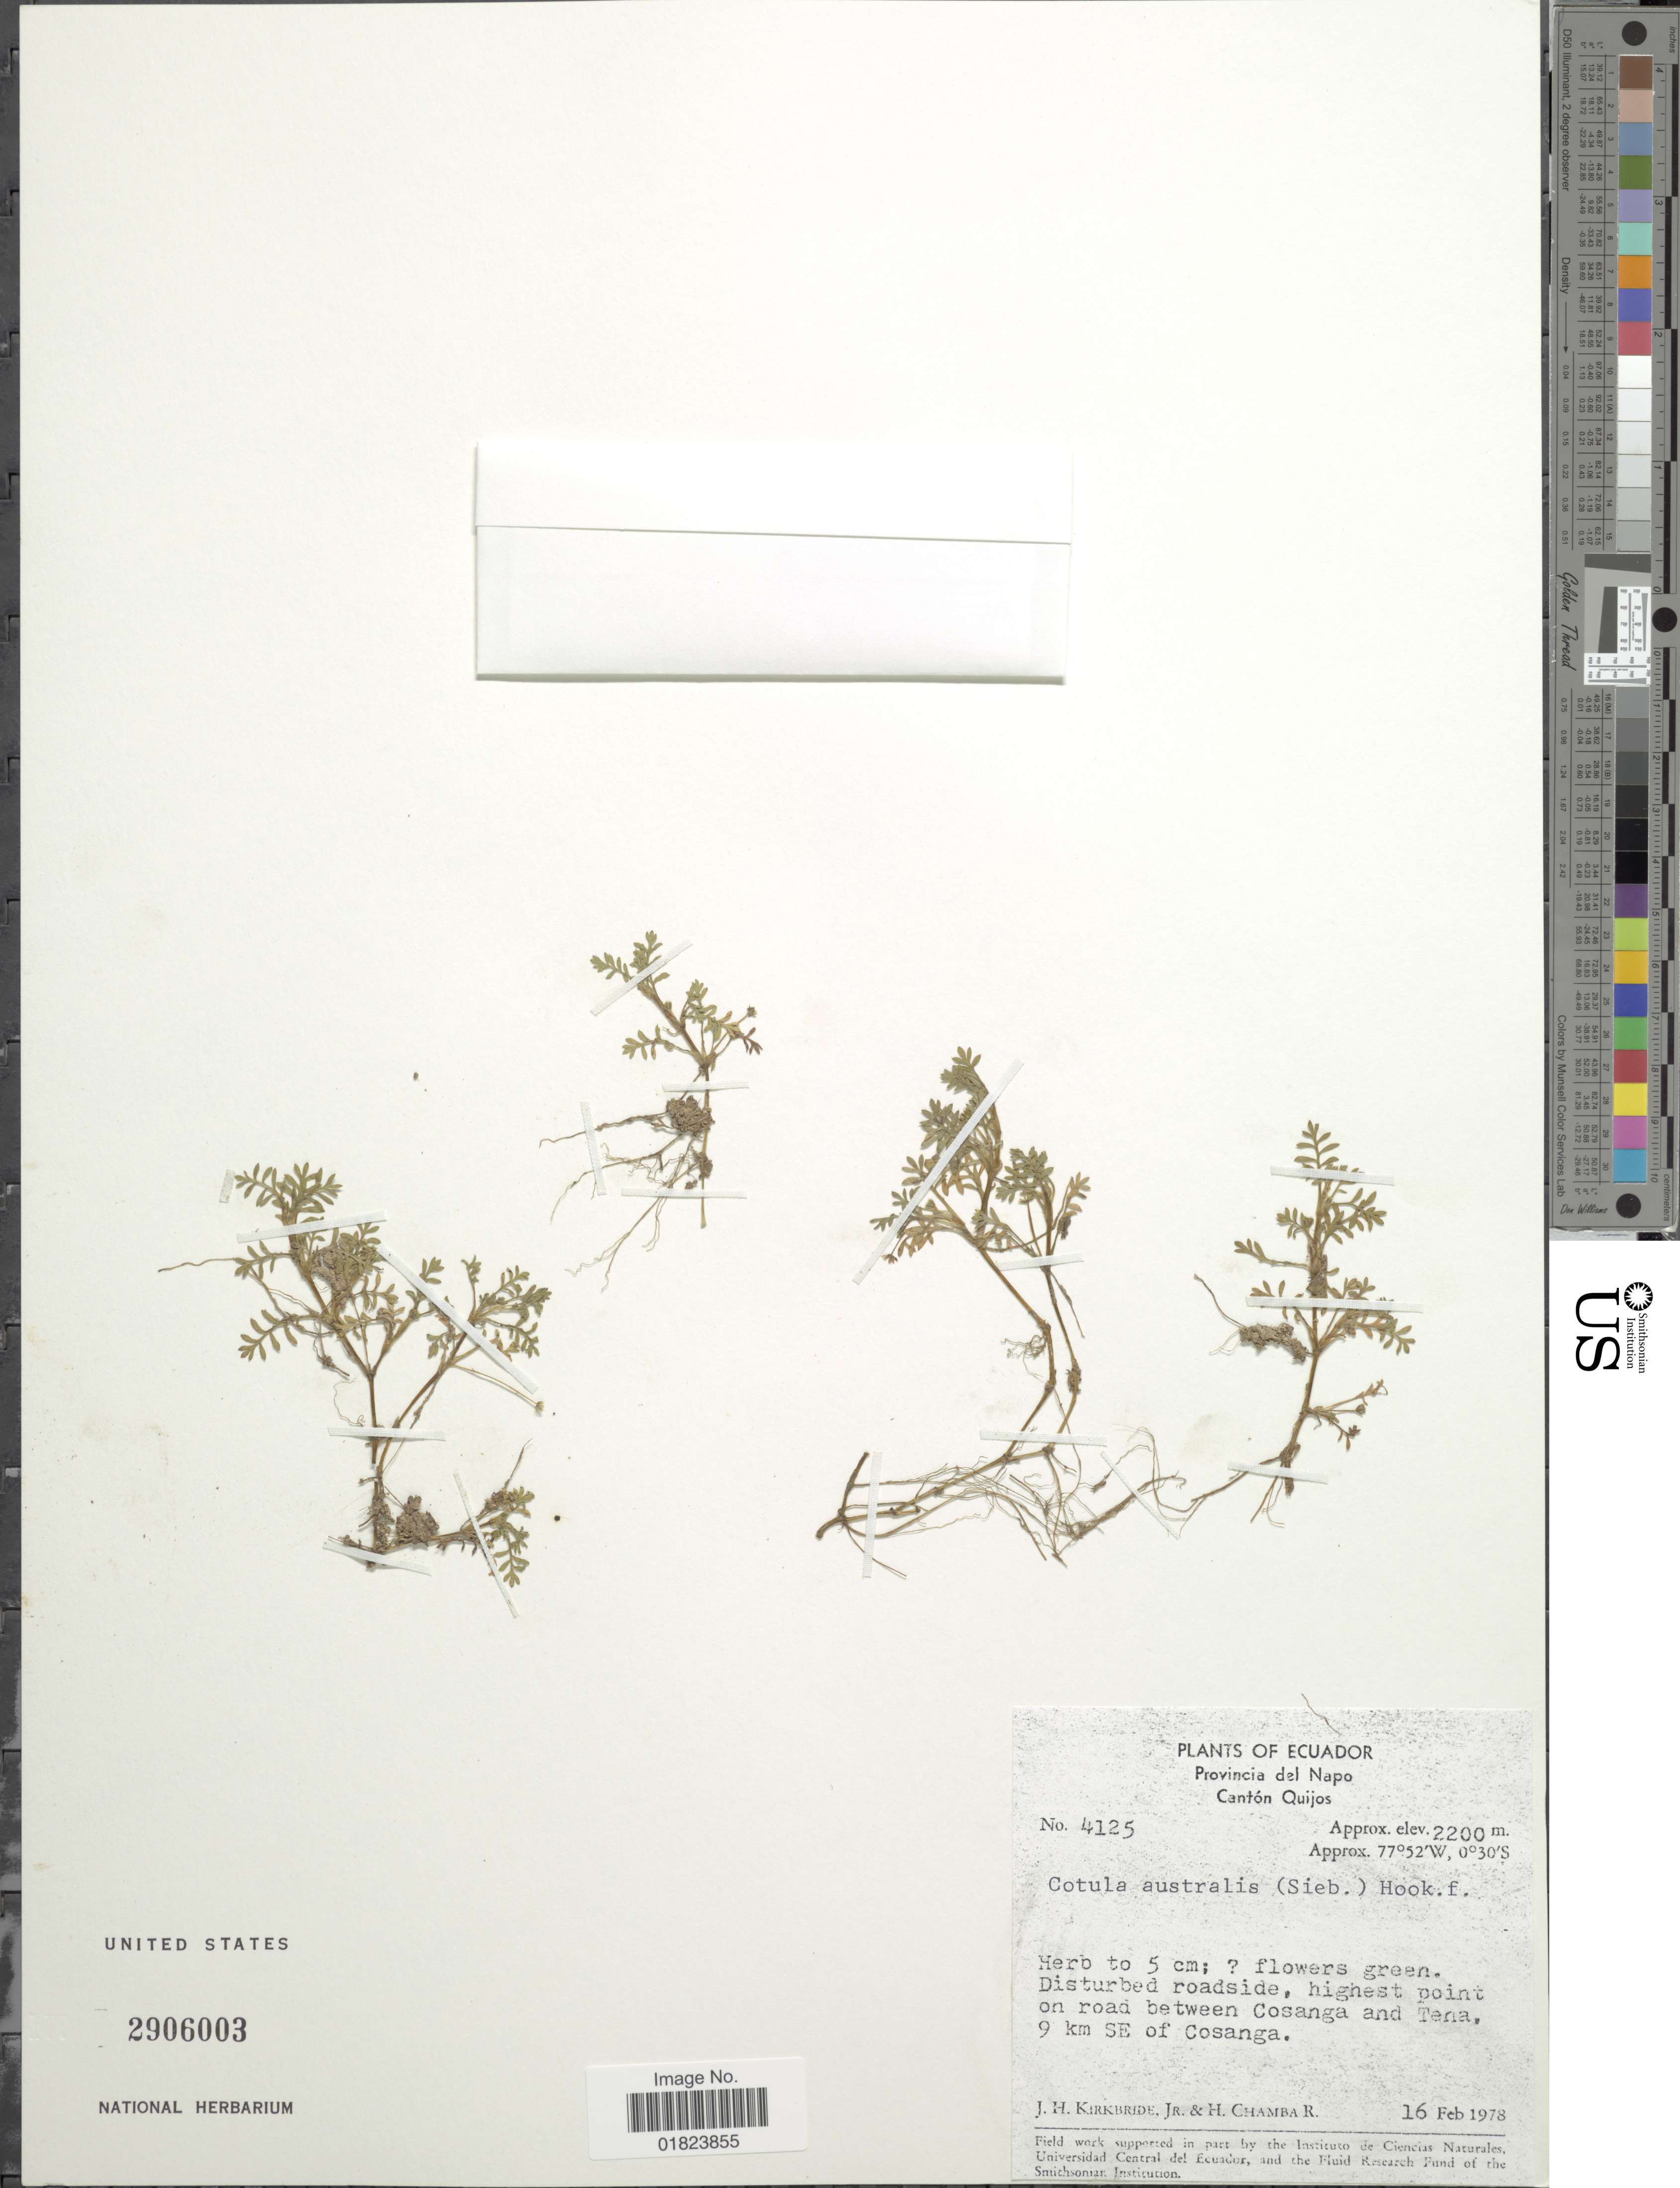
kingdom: Plantae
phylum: Tracheophyta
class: Magnoliopsida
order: Asterales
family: Asteraceae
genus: Cotula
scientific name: Cotula australis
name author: (Sieber ex Spreng.) Hook. f.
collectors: J. H. Kirkbride & H. Chamba-R.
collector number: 4125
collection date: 1978-02-16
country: Ecuador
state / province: Napo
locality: Canton Quijos, highest point on road between Cosanga and Tena, 9 km SE of Cosanga.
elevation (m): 2200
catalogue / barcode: US 2906003